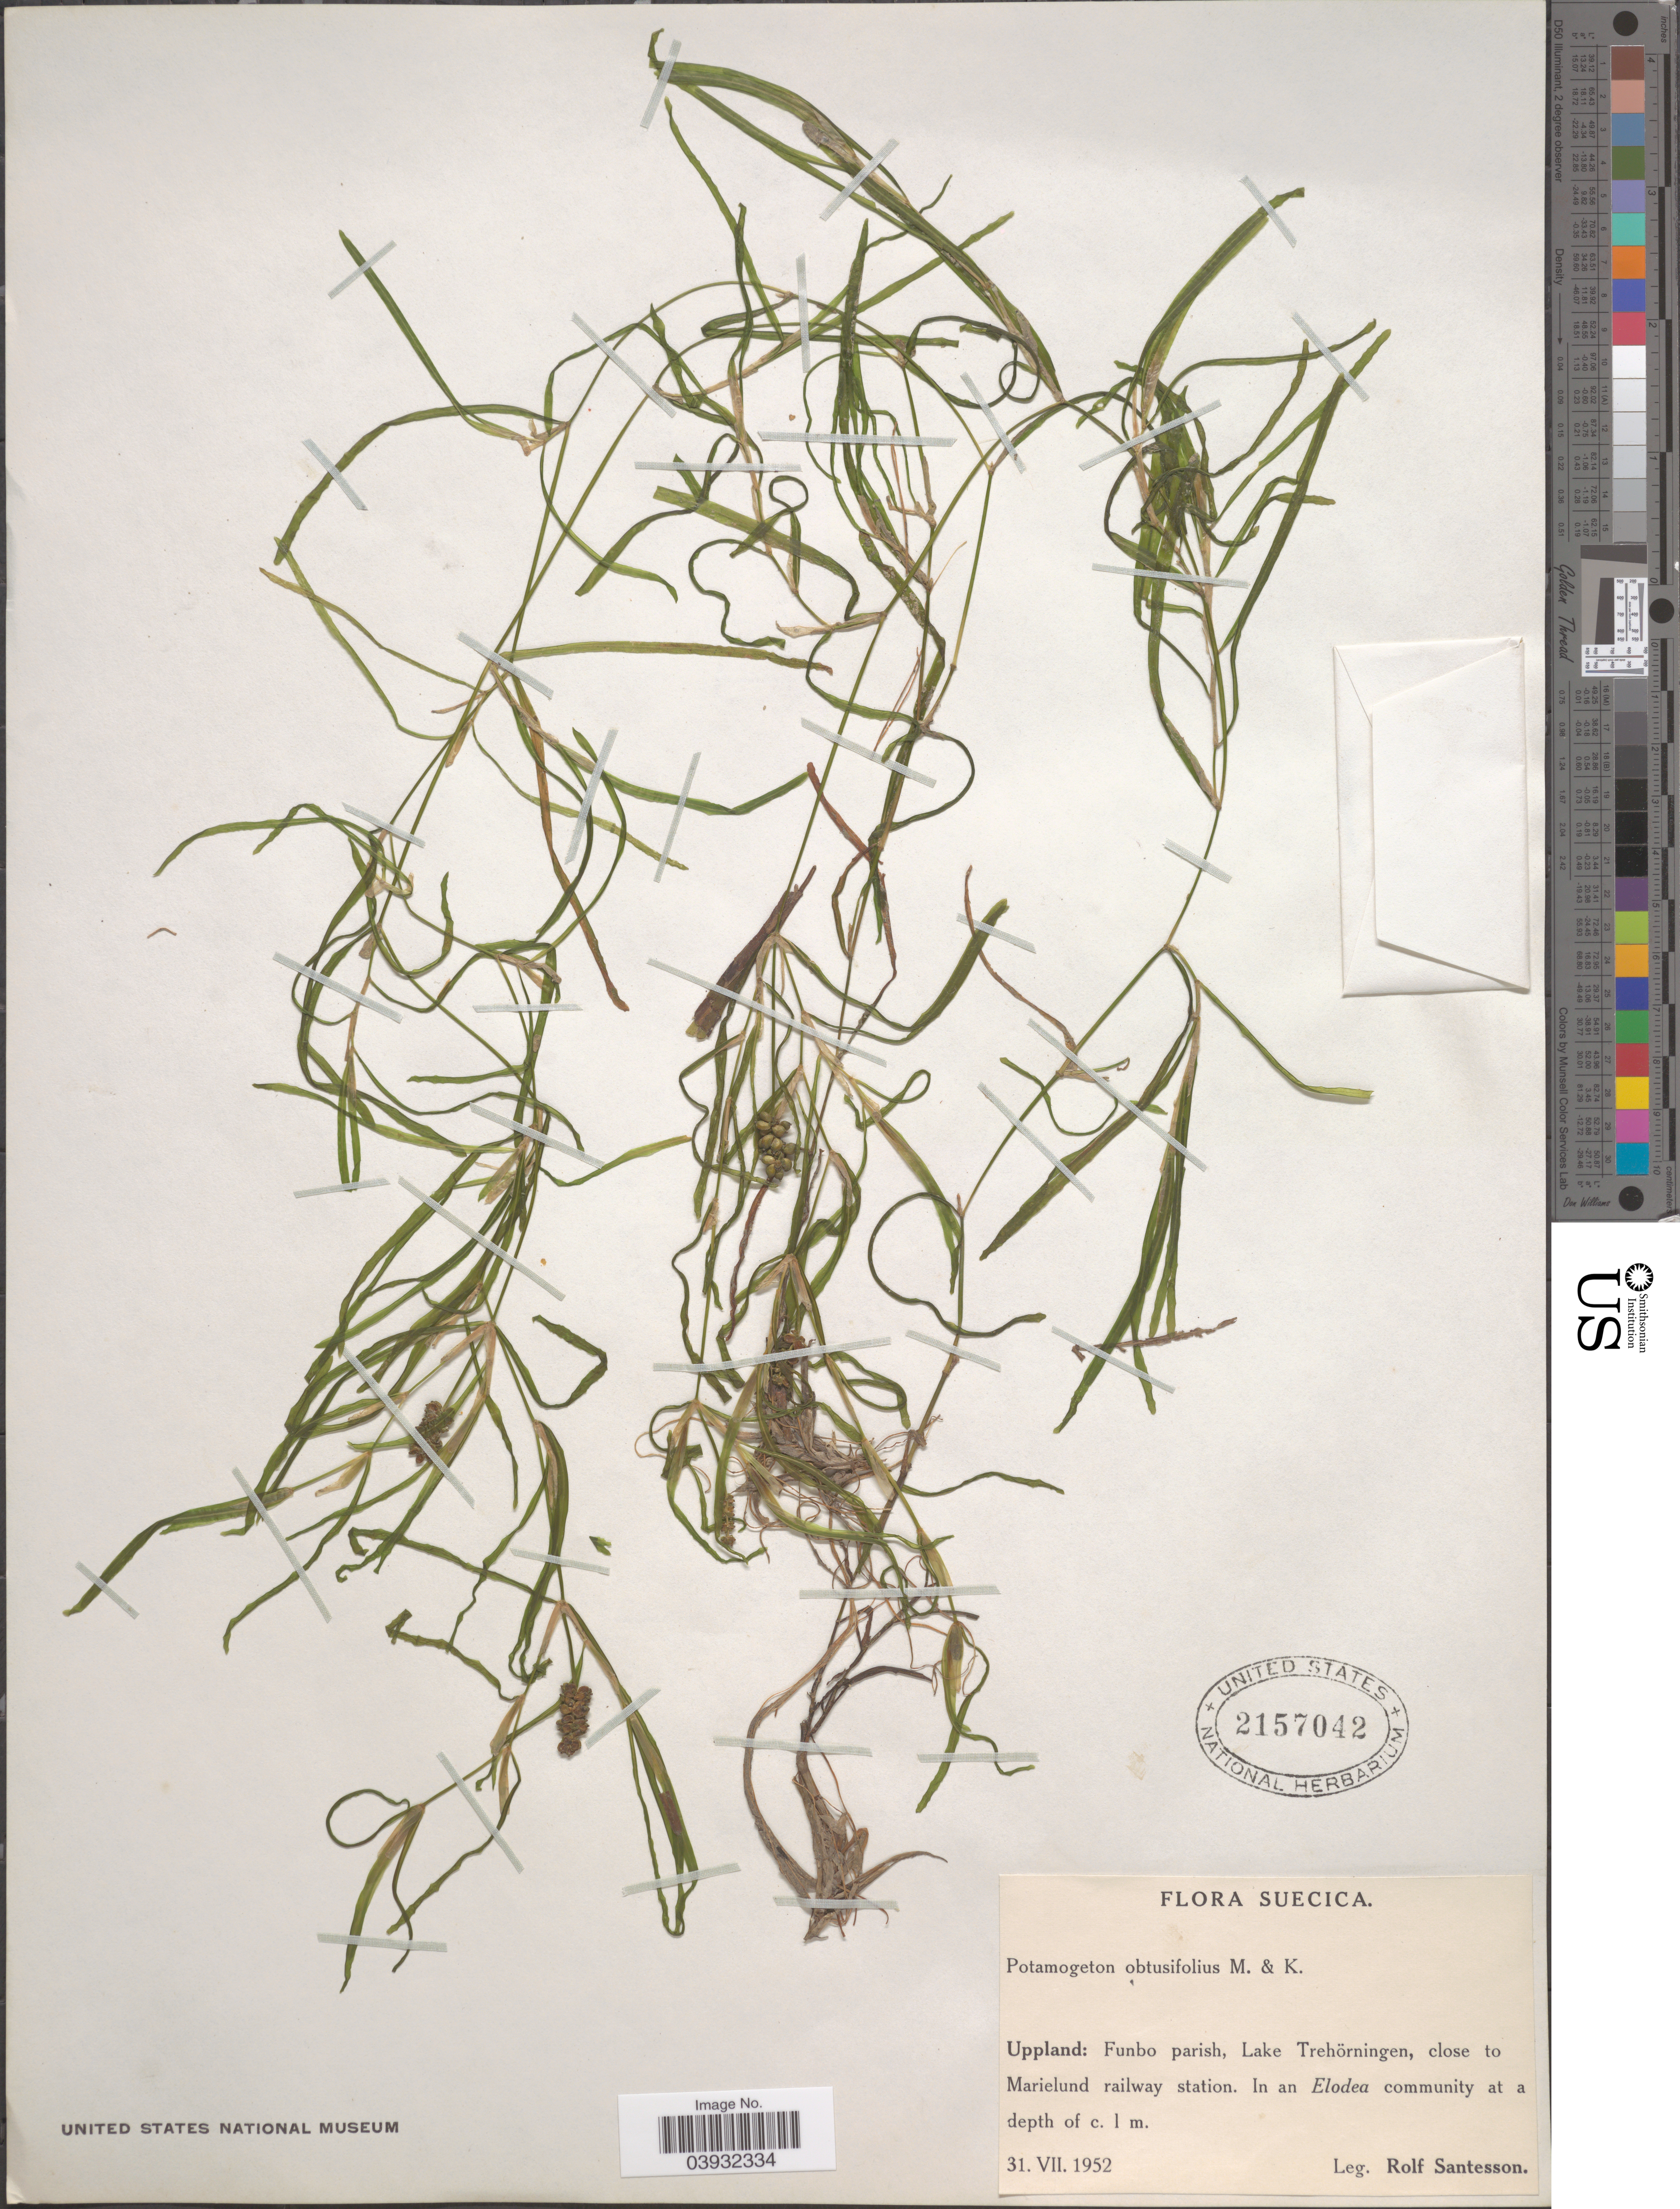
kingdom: Plantae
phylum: Tracheophyta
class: Liliopsida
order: Alismatales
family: Potamogetonaceae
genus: Potamogeton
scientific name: Potamogeton obtusifolius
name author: Mert. & W.D.J. Koch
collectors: R. Santesson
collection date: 1952-07-31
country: Sweden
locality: Suecica. Uppland: Funbo parish, Lake Trehörningen, close to Marielund railway station.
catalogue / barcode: US 2157042